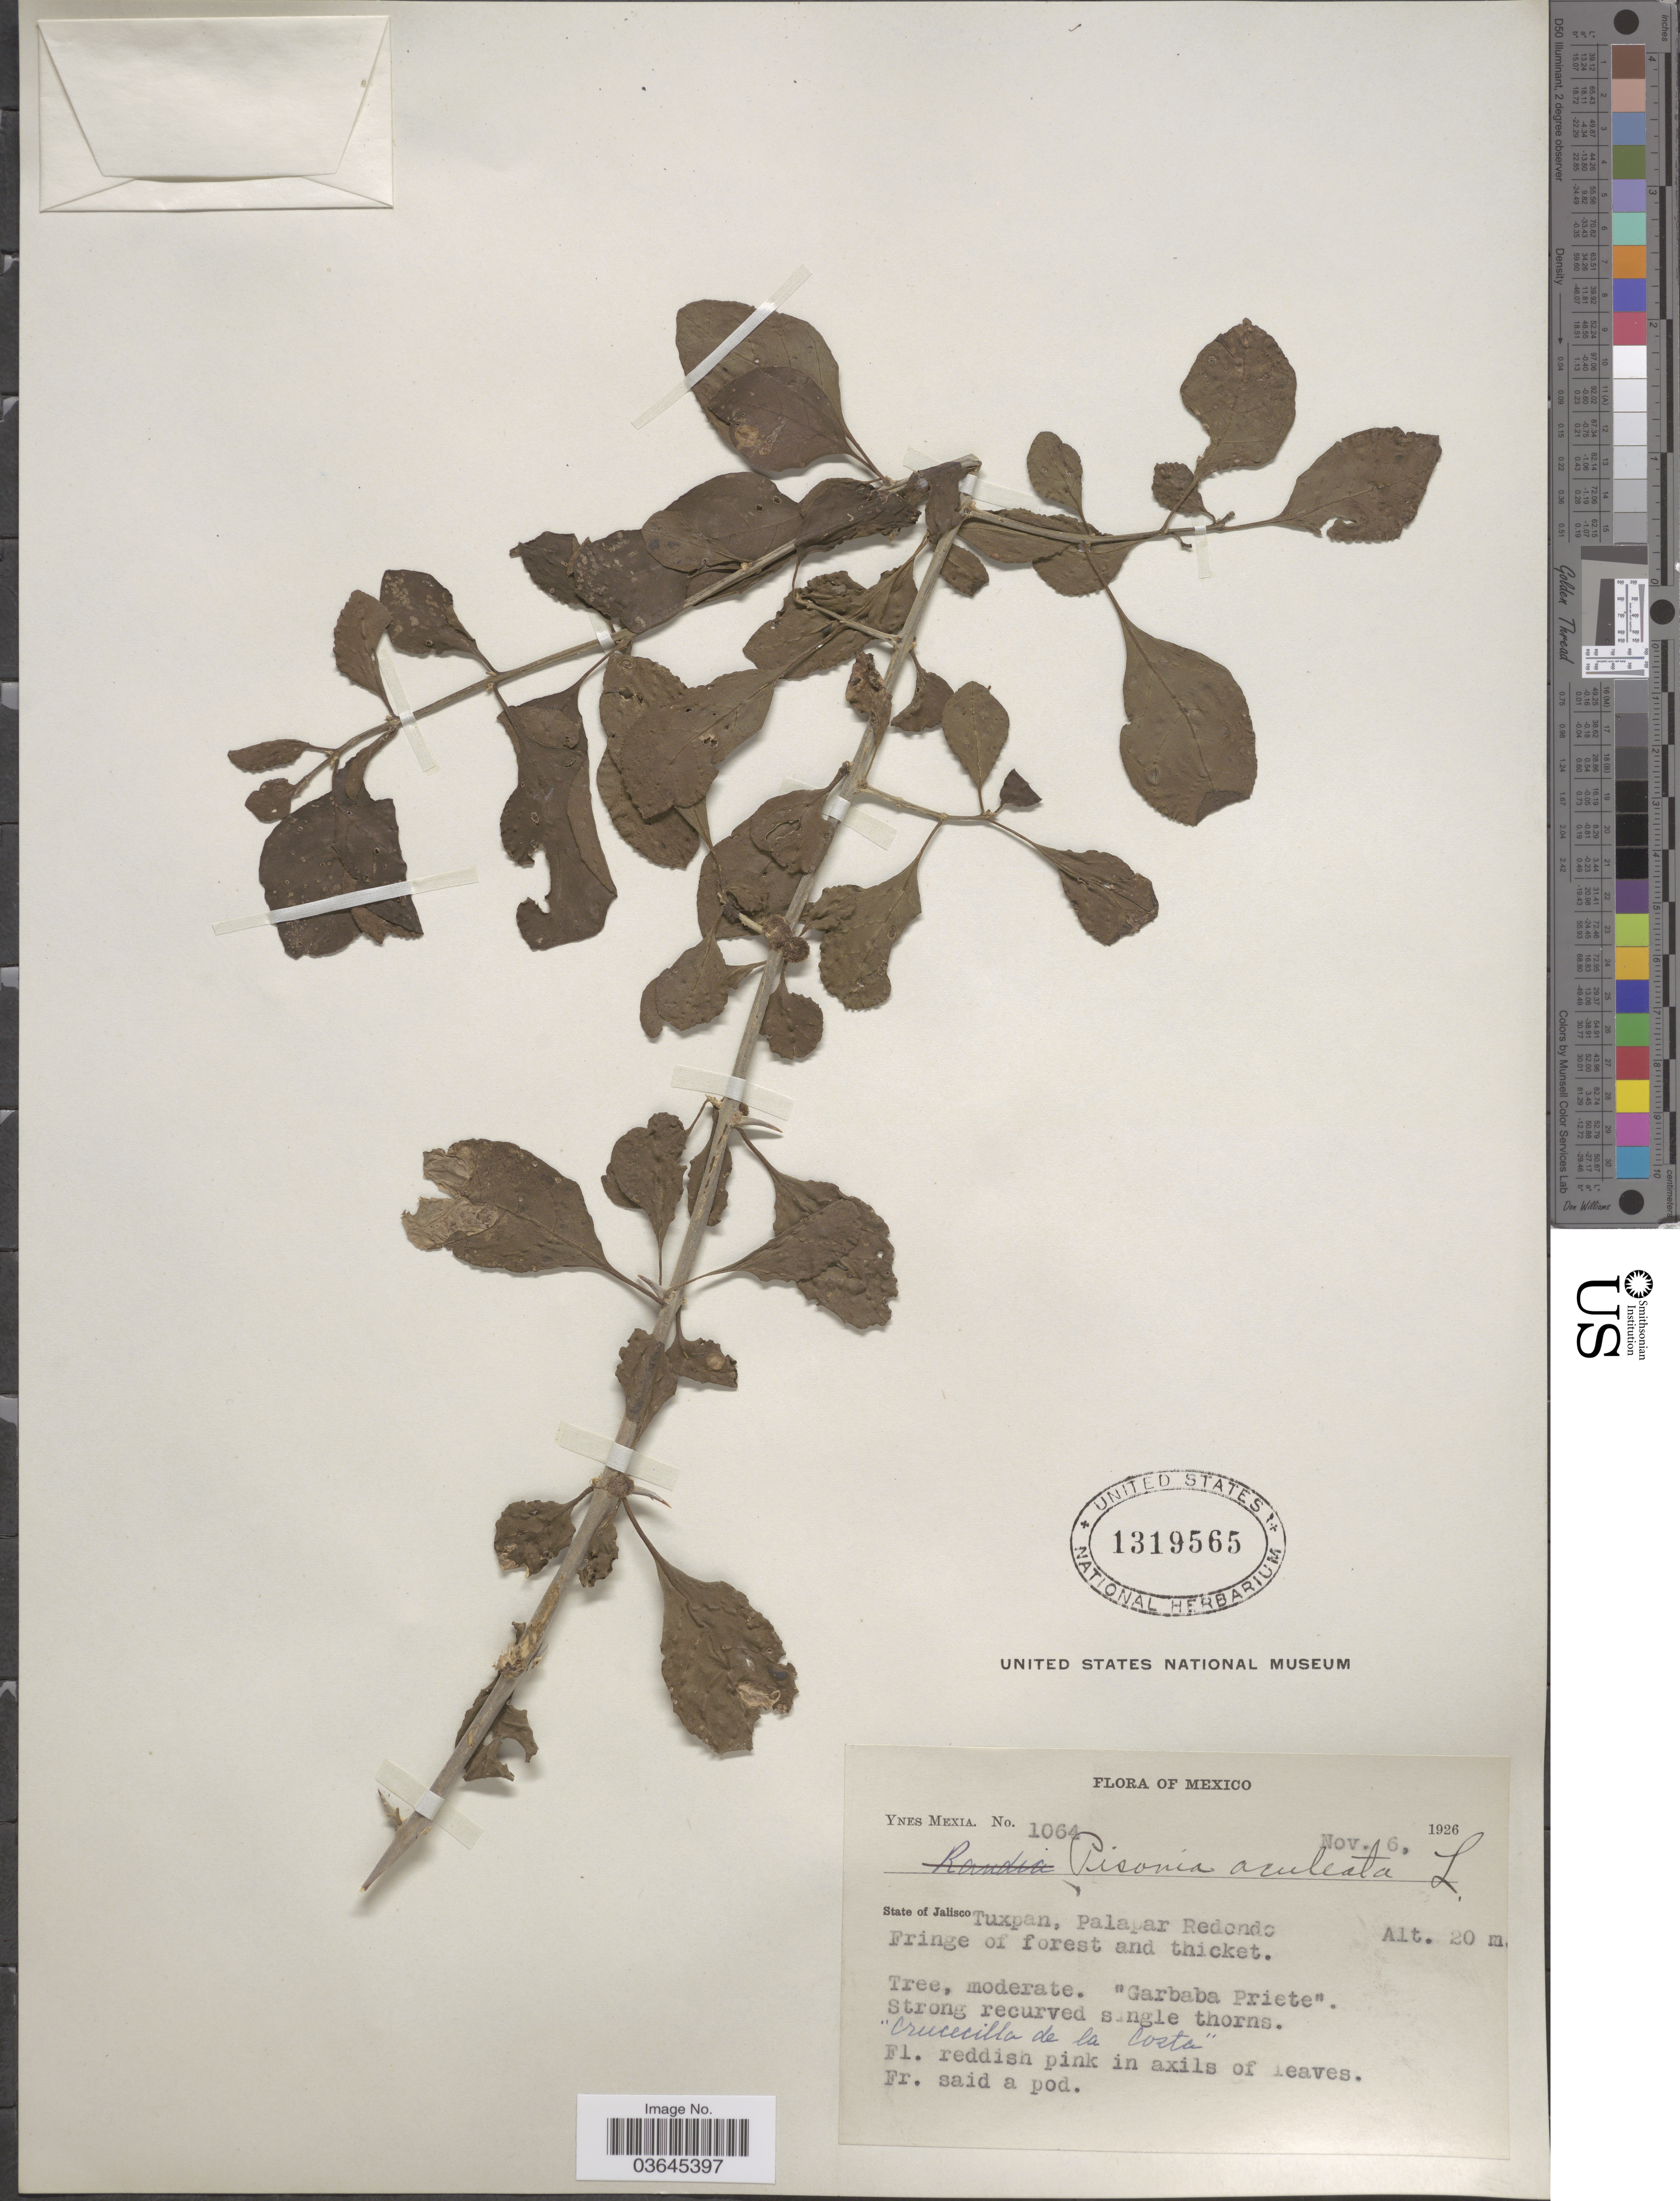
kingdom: Plantae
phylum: Tracheophyta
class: Magnoliopsida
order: Caryophyllales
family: Nyctaginaceae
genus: Pisonia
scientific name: Pisonia aculeata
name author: L.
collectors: Y. Mexia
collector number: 1064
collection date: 1926-11-06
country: Mexico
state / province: Jalisco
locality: Tuxpan, Palapar Redondo Fringe of forest and thicket.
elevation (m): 20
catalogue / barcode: US 1319565